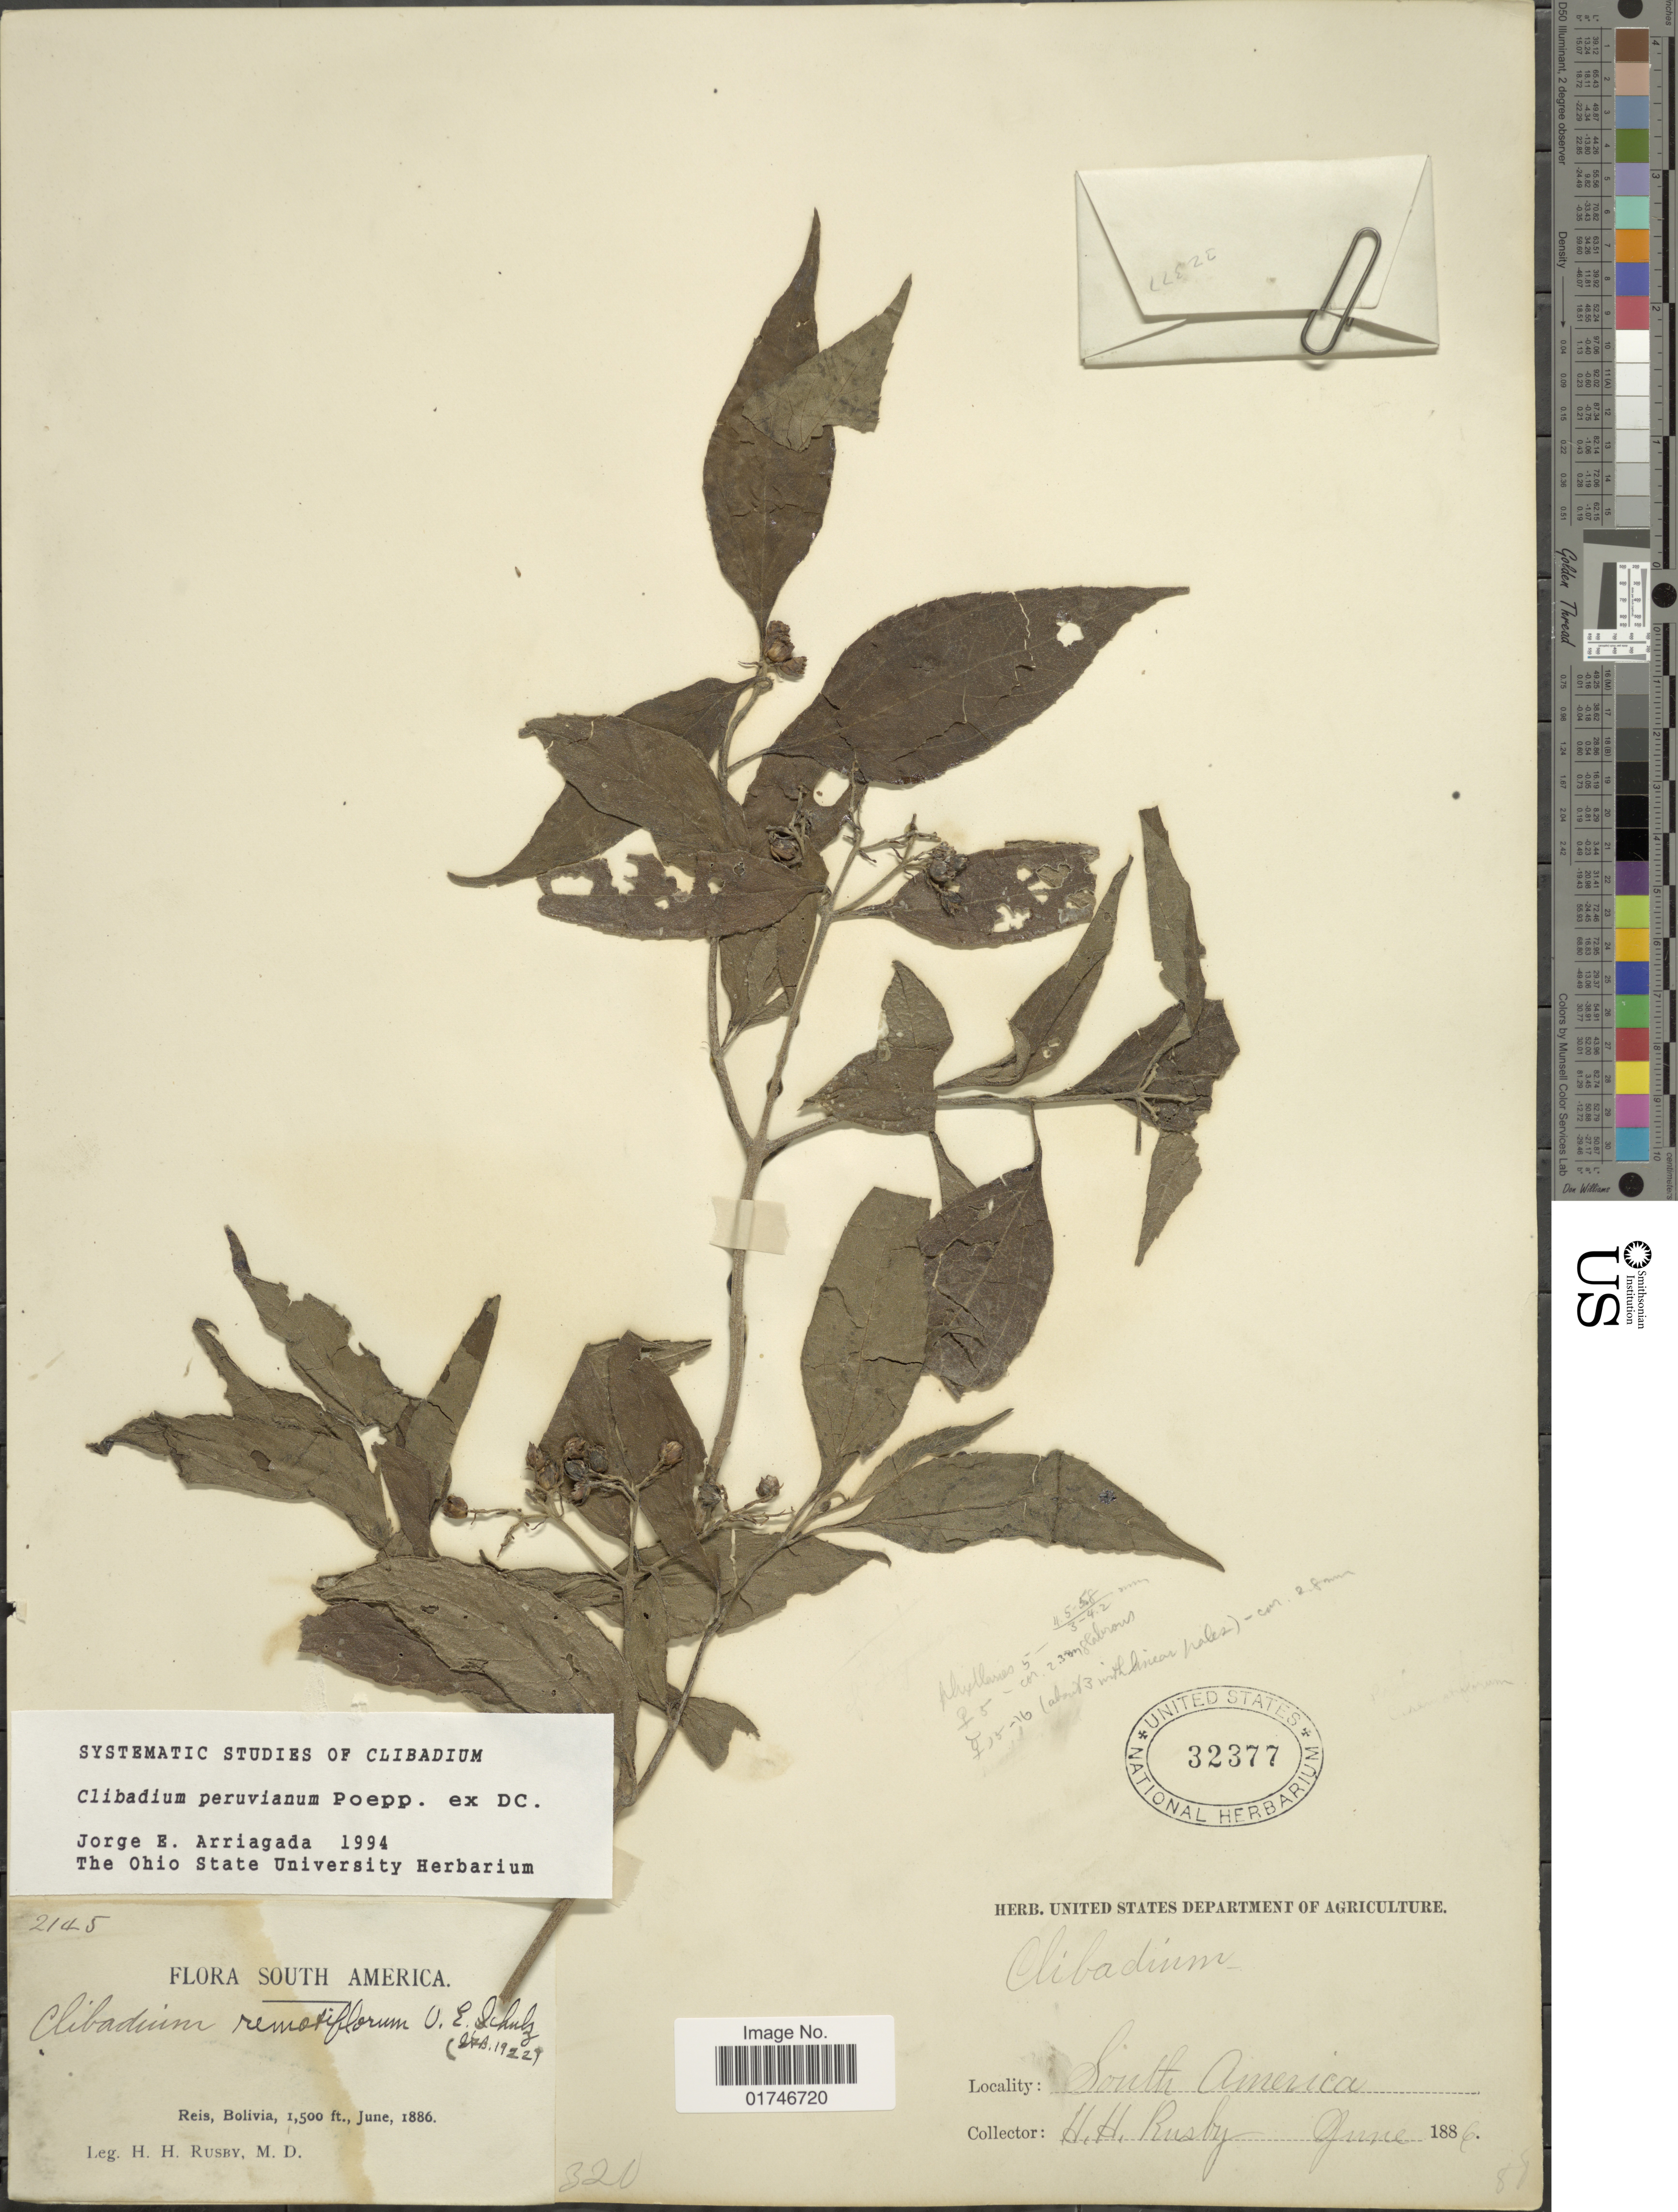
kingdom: Plantae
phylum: Tracheophyta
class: Magnoliopsida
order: Asterales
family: Asteraceae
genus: Clibadium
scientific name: Clibadium peruvianum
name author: Poepp.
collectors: H. H. Rusby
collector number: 2145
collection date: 1886-06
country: Bolivia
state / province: Pando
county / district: Nicolas Suarez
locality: Reis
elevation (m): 457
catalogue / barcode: US 32377